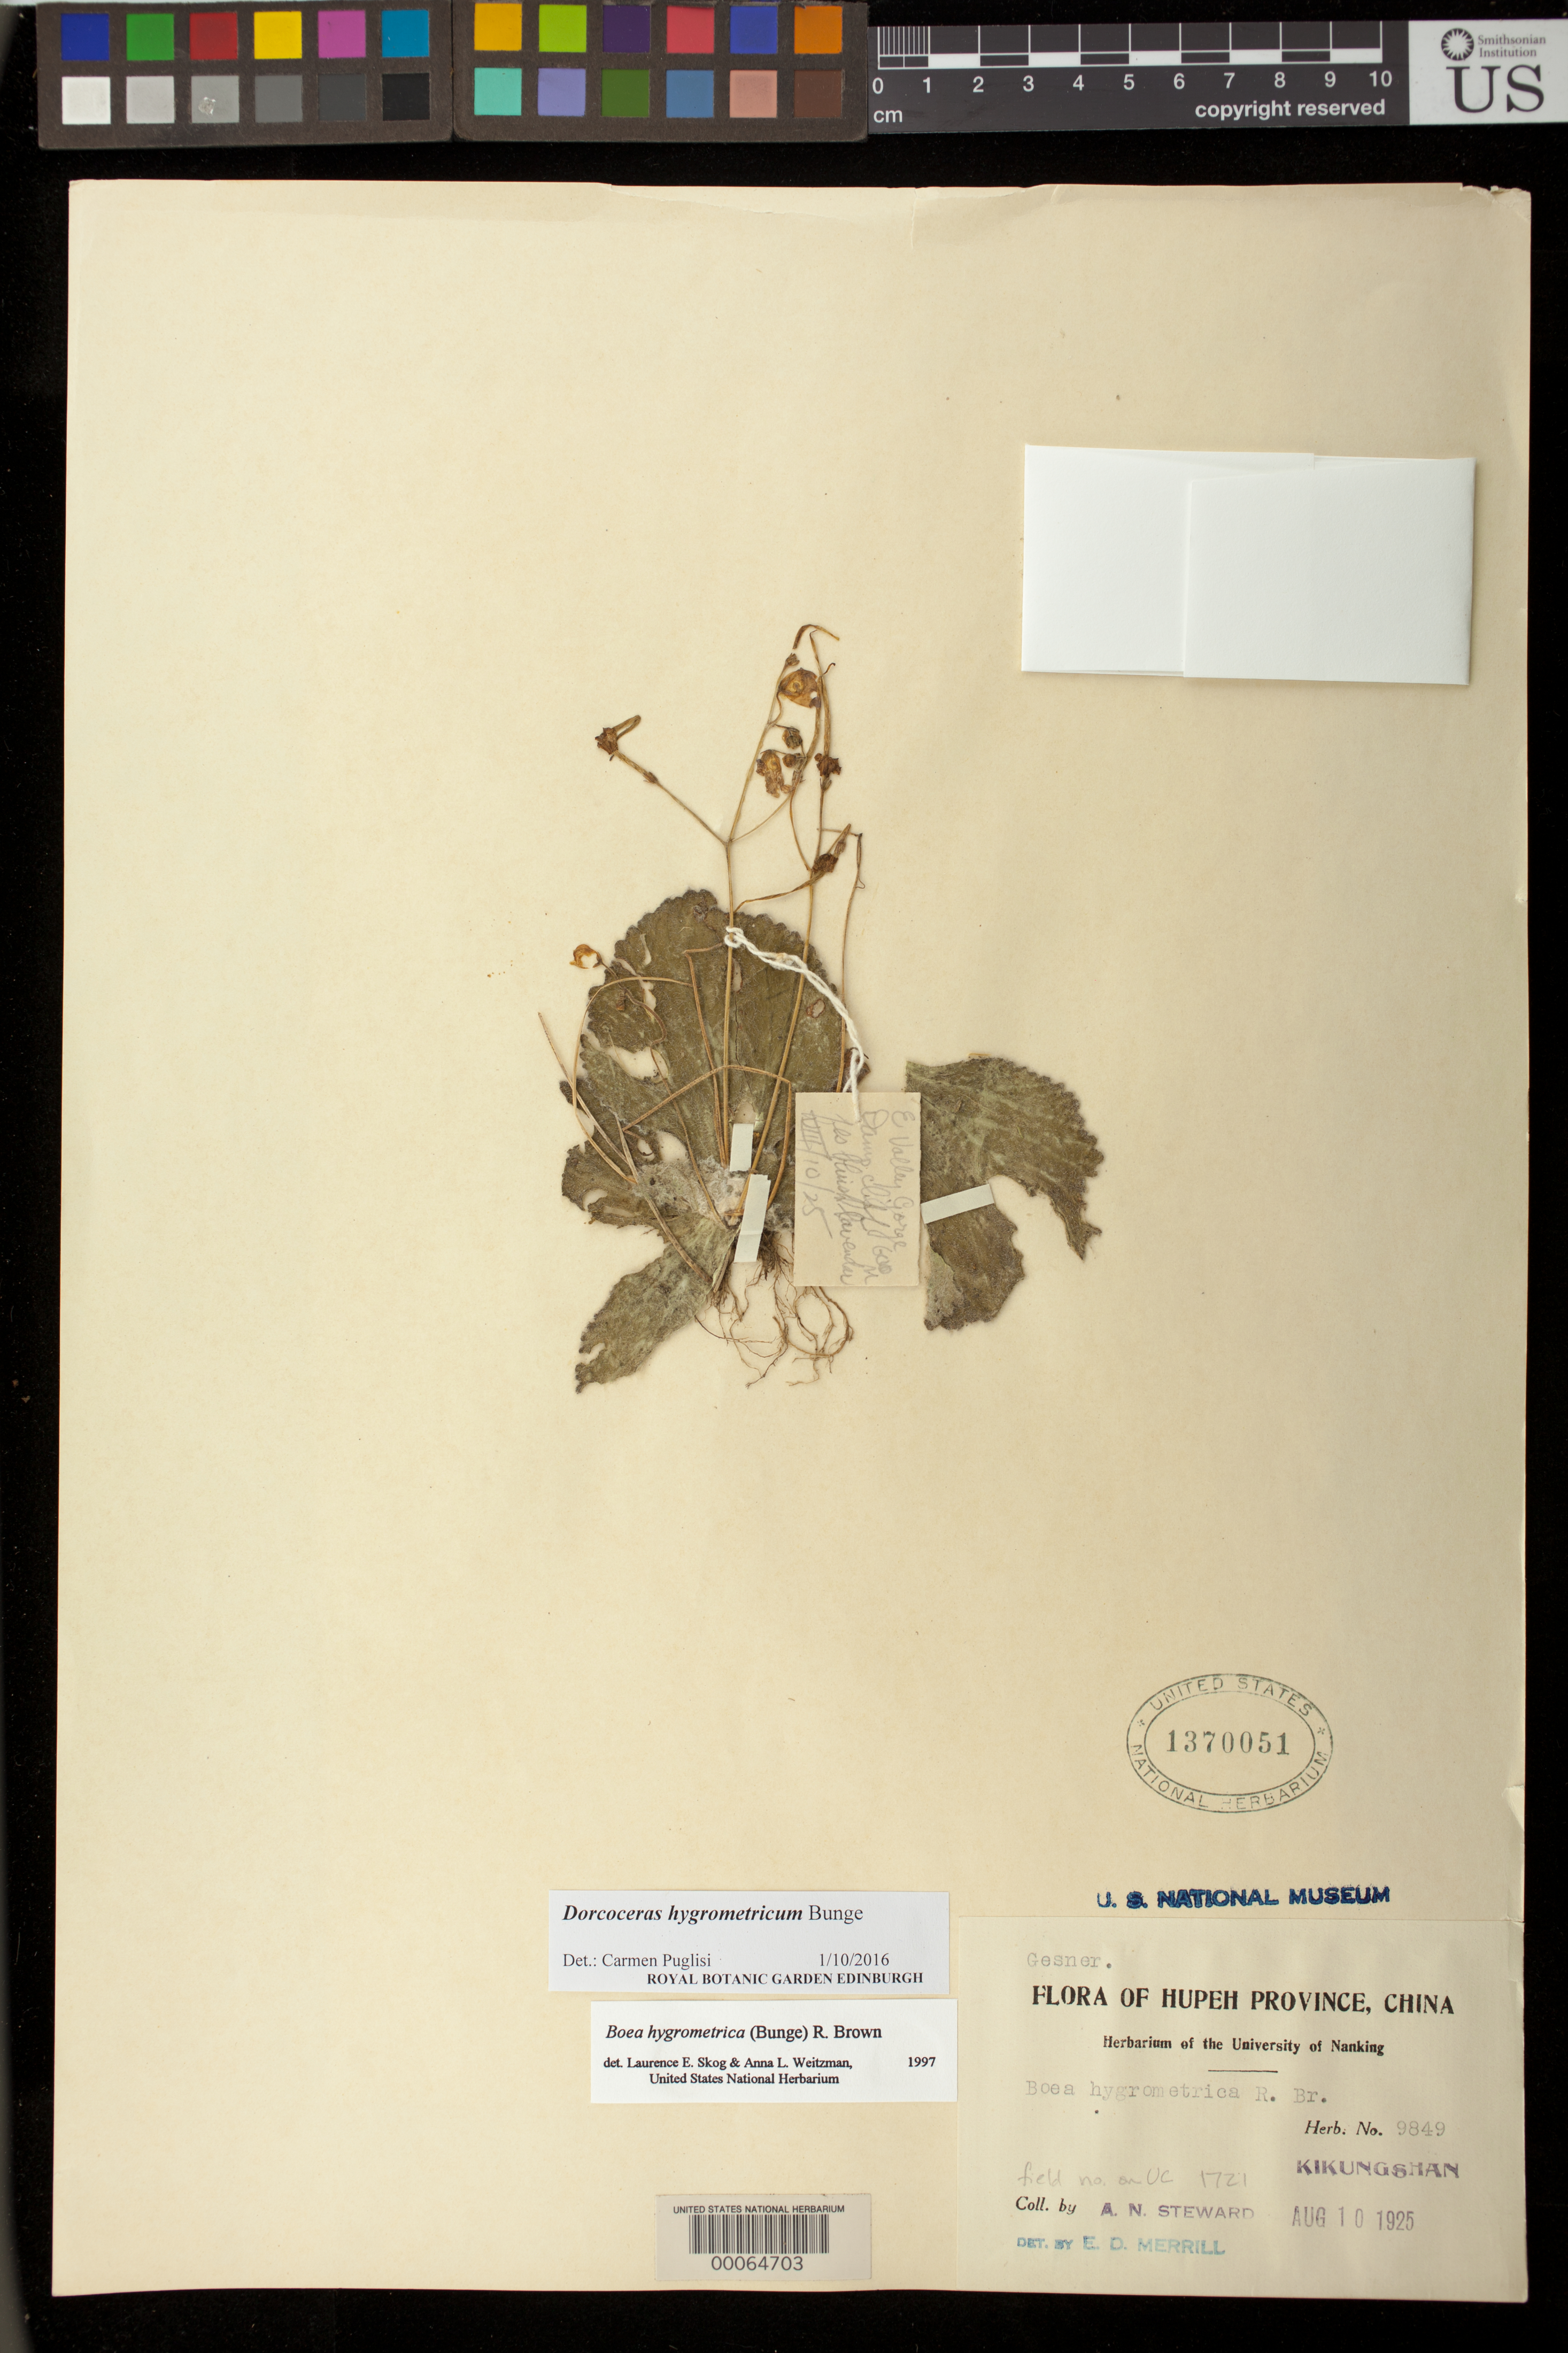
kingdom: Plantae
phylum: Tracheophyta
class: Magnoliopsida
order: Lamiales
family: Gesneriaceae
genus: Dorcoceras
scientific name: Dorcoceras hygrometricum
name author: Bunge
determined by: Puglisi, Carmen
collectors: A. N. Steward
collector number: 9849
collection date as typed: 10 Aug 1925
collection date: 1925-08-10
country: China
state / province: Hubei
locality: Kikungshan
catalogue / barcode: US 1370051